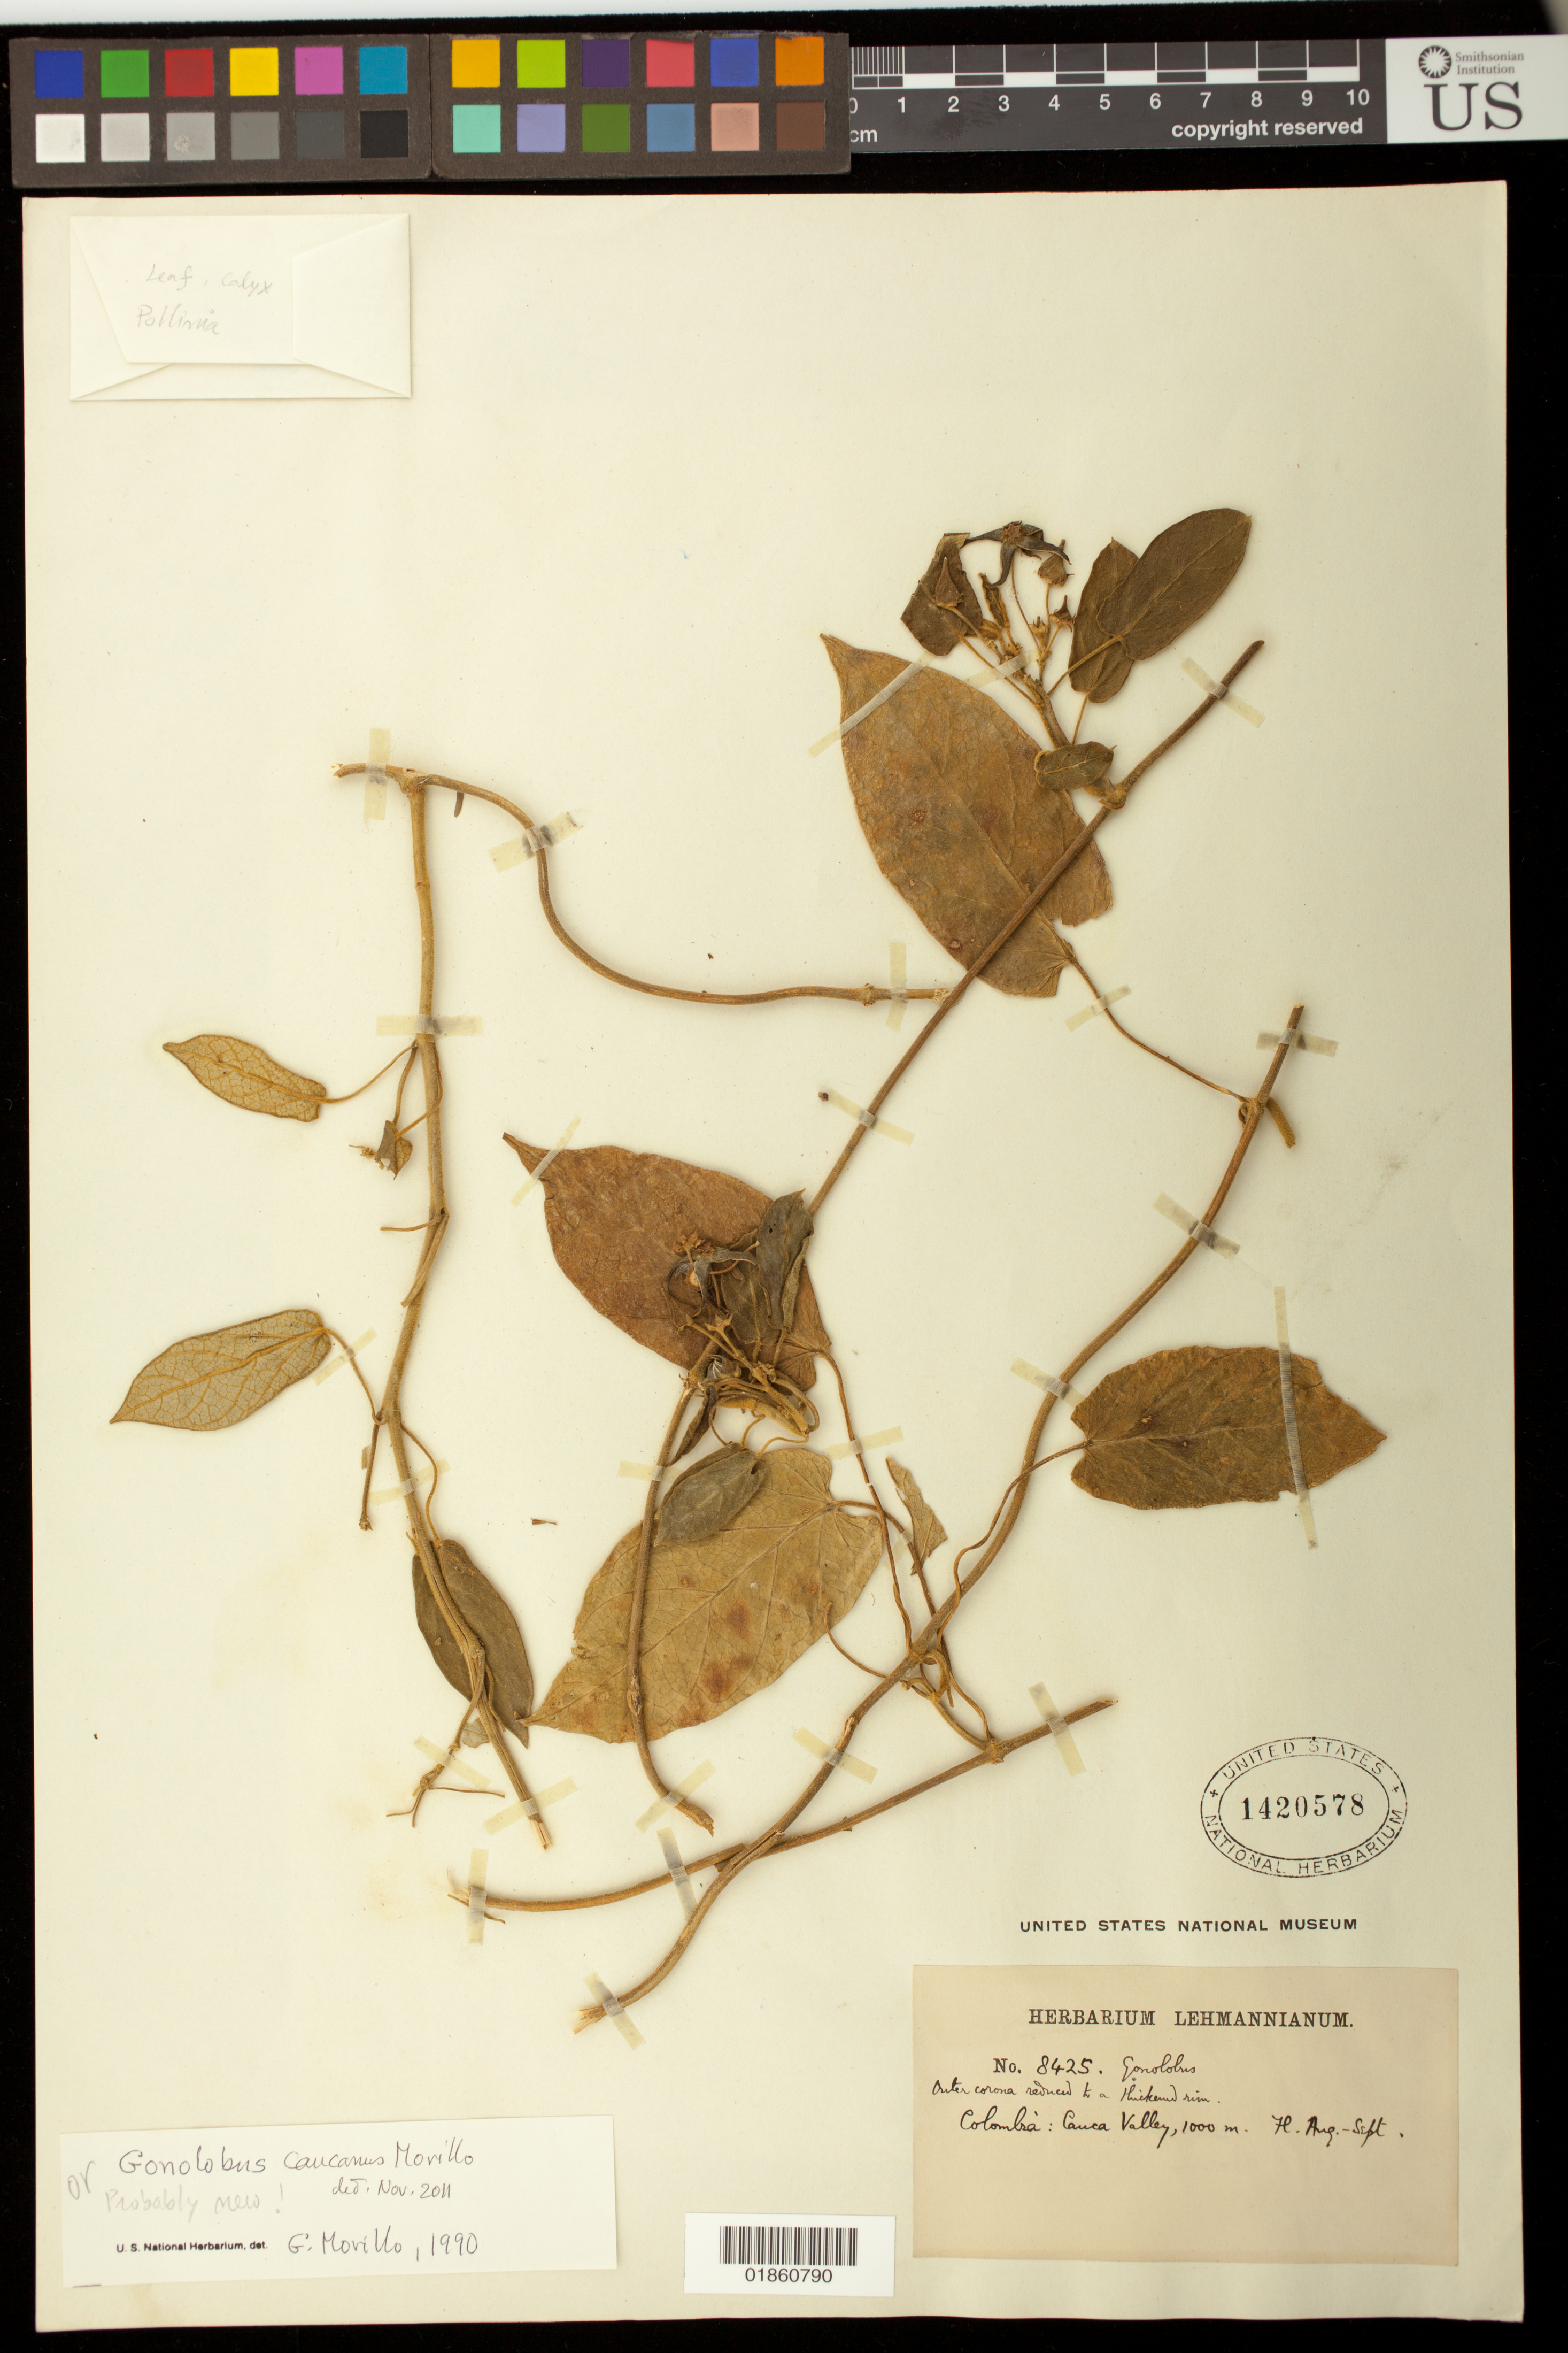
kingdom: Plantae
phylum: Tracheophyta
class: Magnoliopsida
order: Gentianales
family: Apocynaceae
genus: Gonolobus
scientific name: Gonolobus caucanus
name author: Morillo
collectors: F. C. Lehmann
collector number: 8425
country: Colombia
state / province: Valle del Cauca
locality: Cauca Valley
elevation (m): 1000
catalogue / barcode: US 1420578